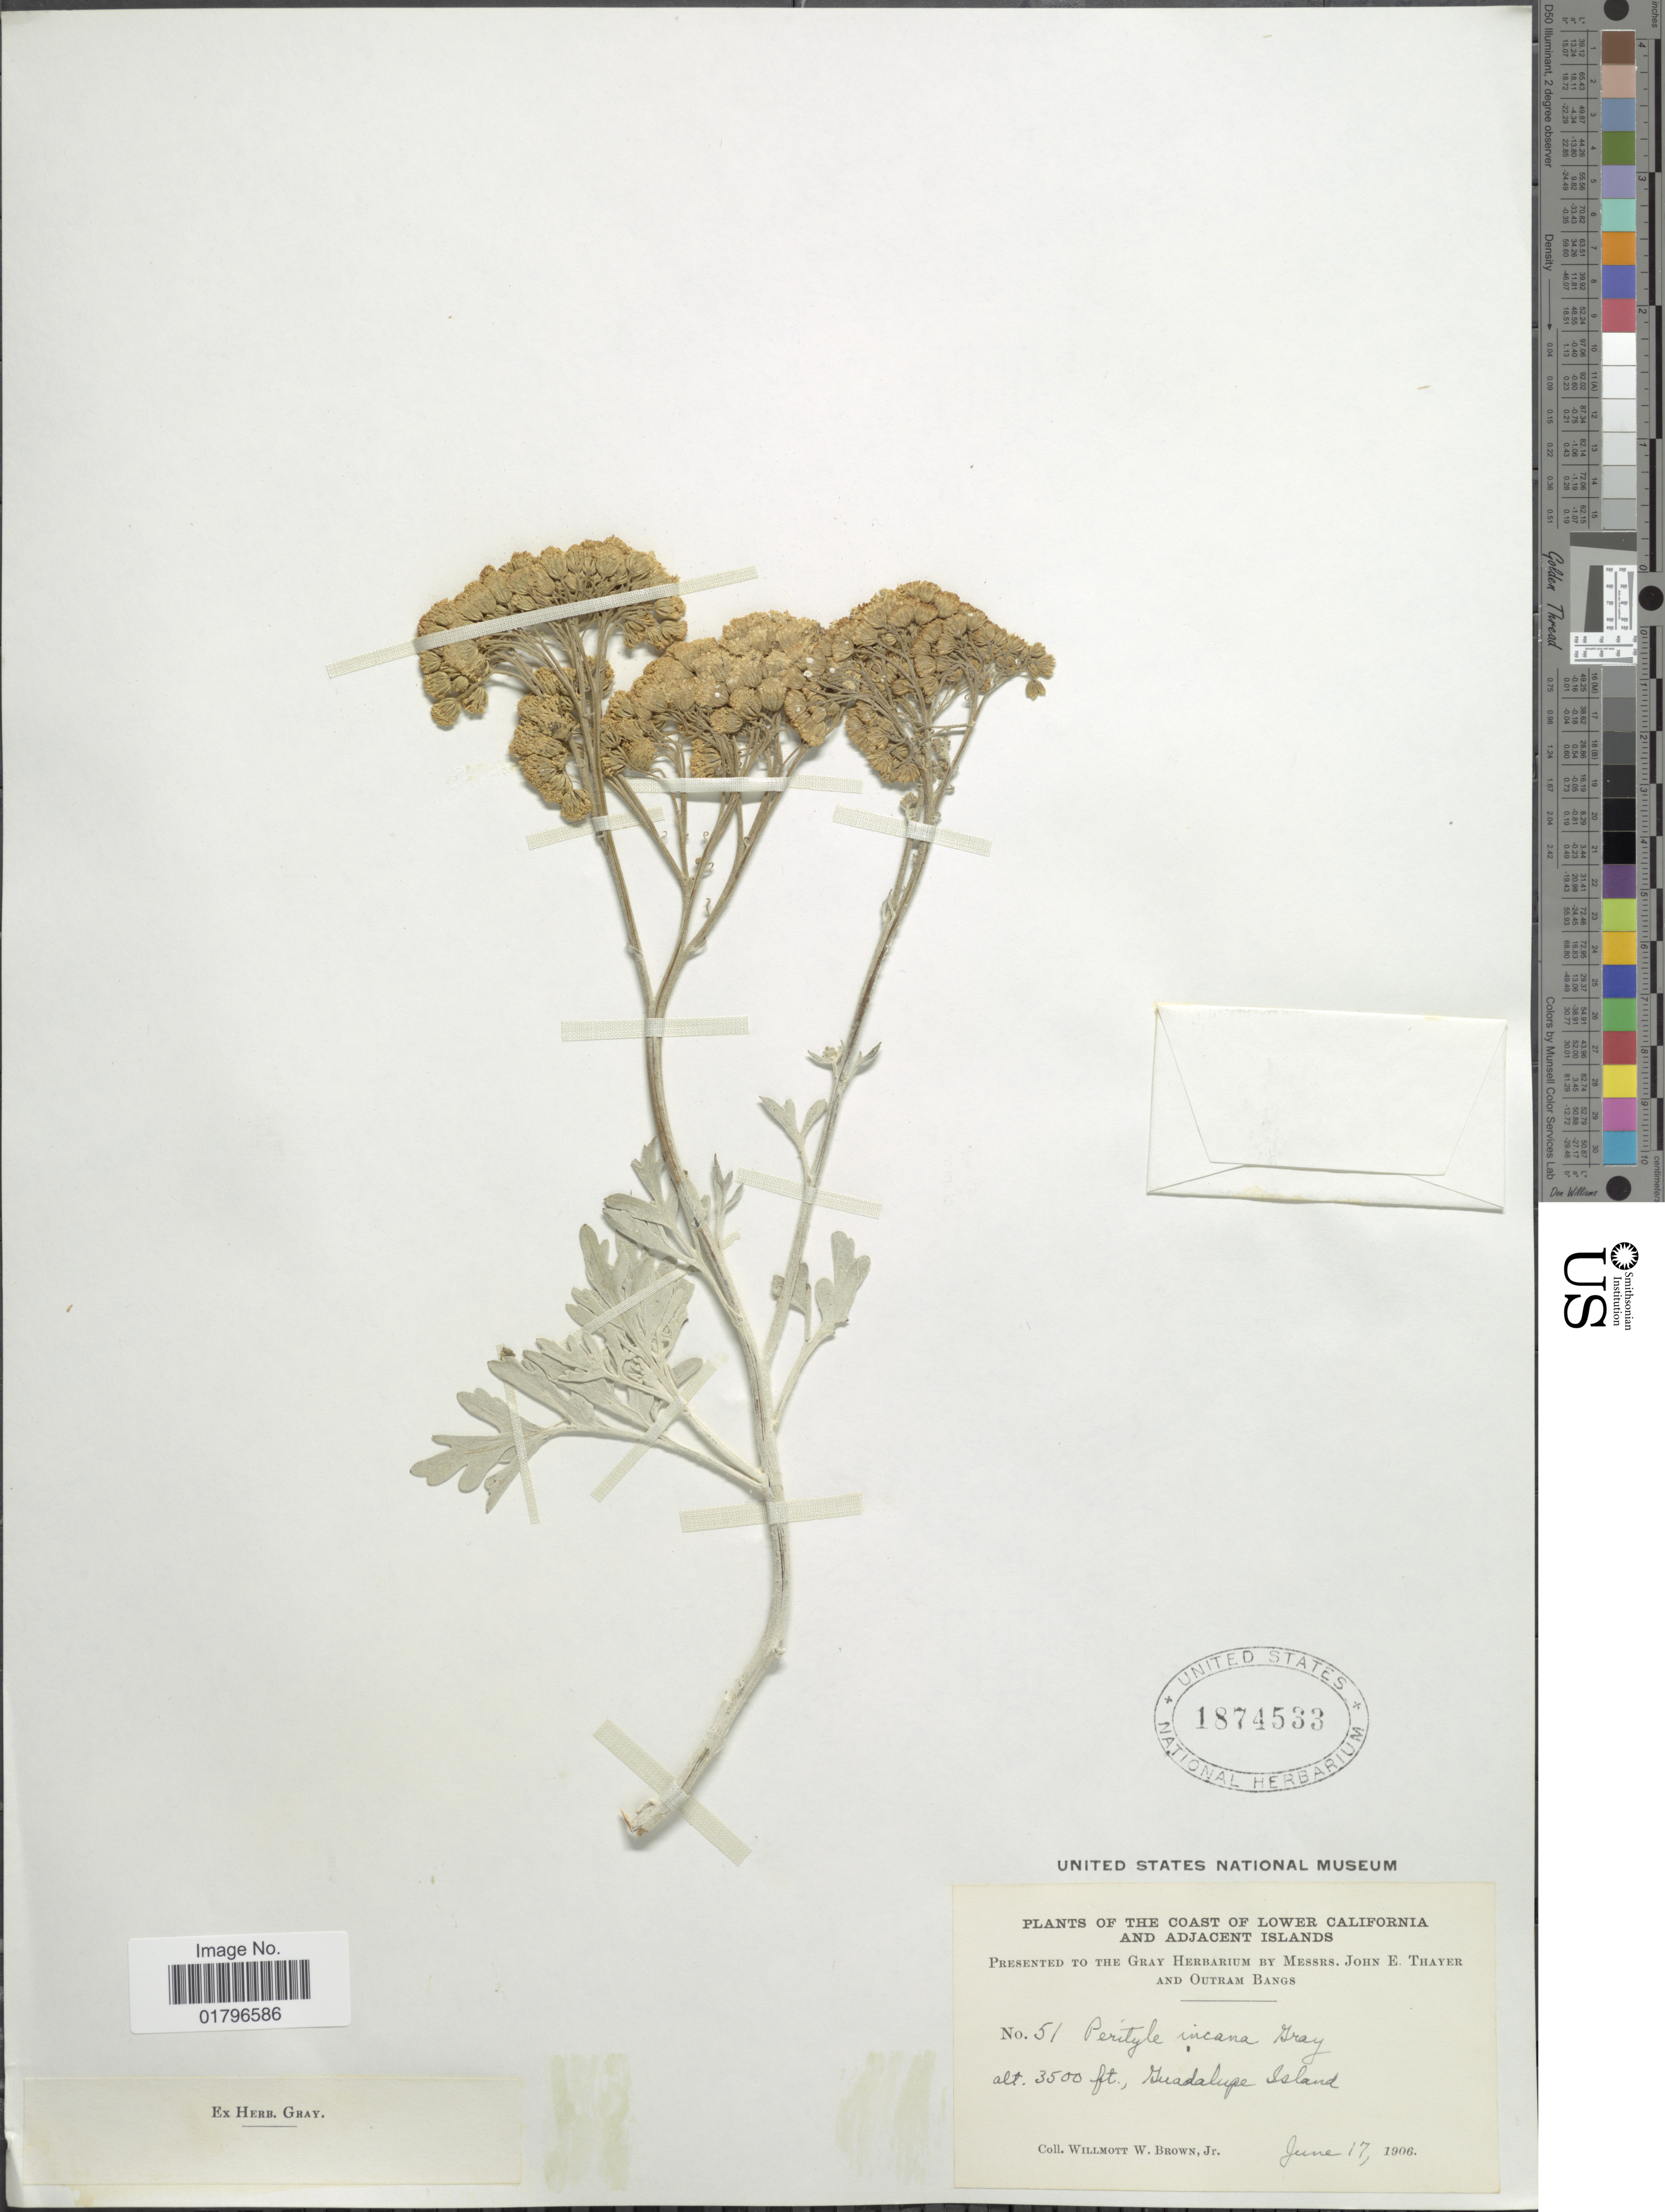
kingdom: Plantae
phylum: Tracheophyta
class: Magnoliopsida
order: Asterales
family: Asteraceae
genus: Perityle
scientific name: Perityle incana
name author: A. Gray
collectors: W. W. Brown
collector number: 51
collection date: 1906-06-17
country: Mexico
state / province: Baja California Sur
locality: Coast of Lower California and adjacent Islands. Guadalupe Islands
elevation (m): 1067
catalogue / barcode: US 1874533